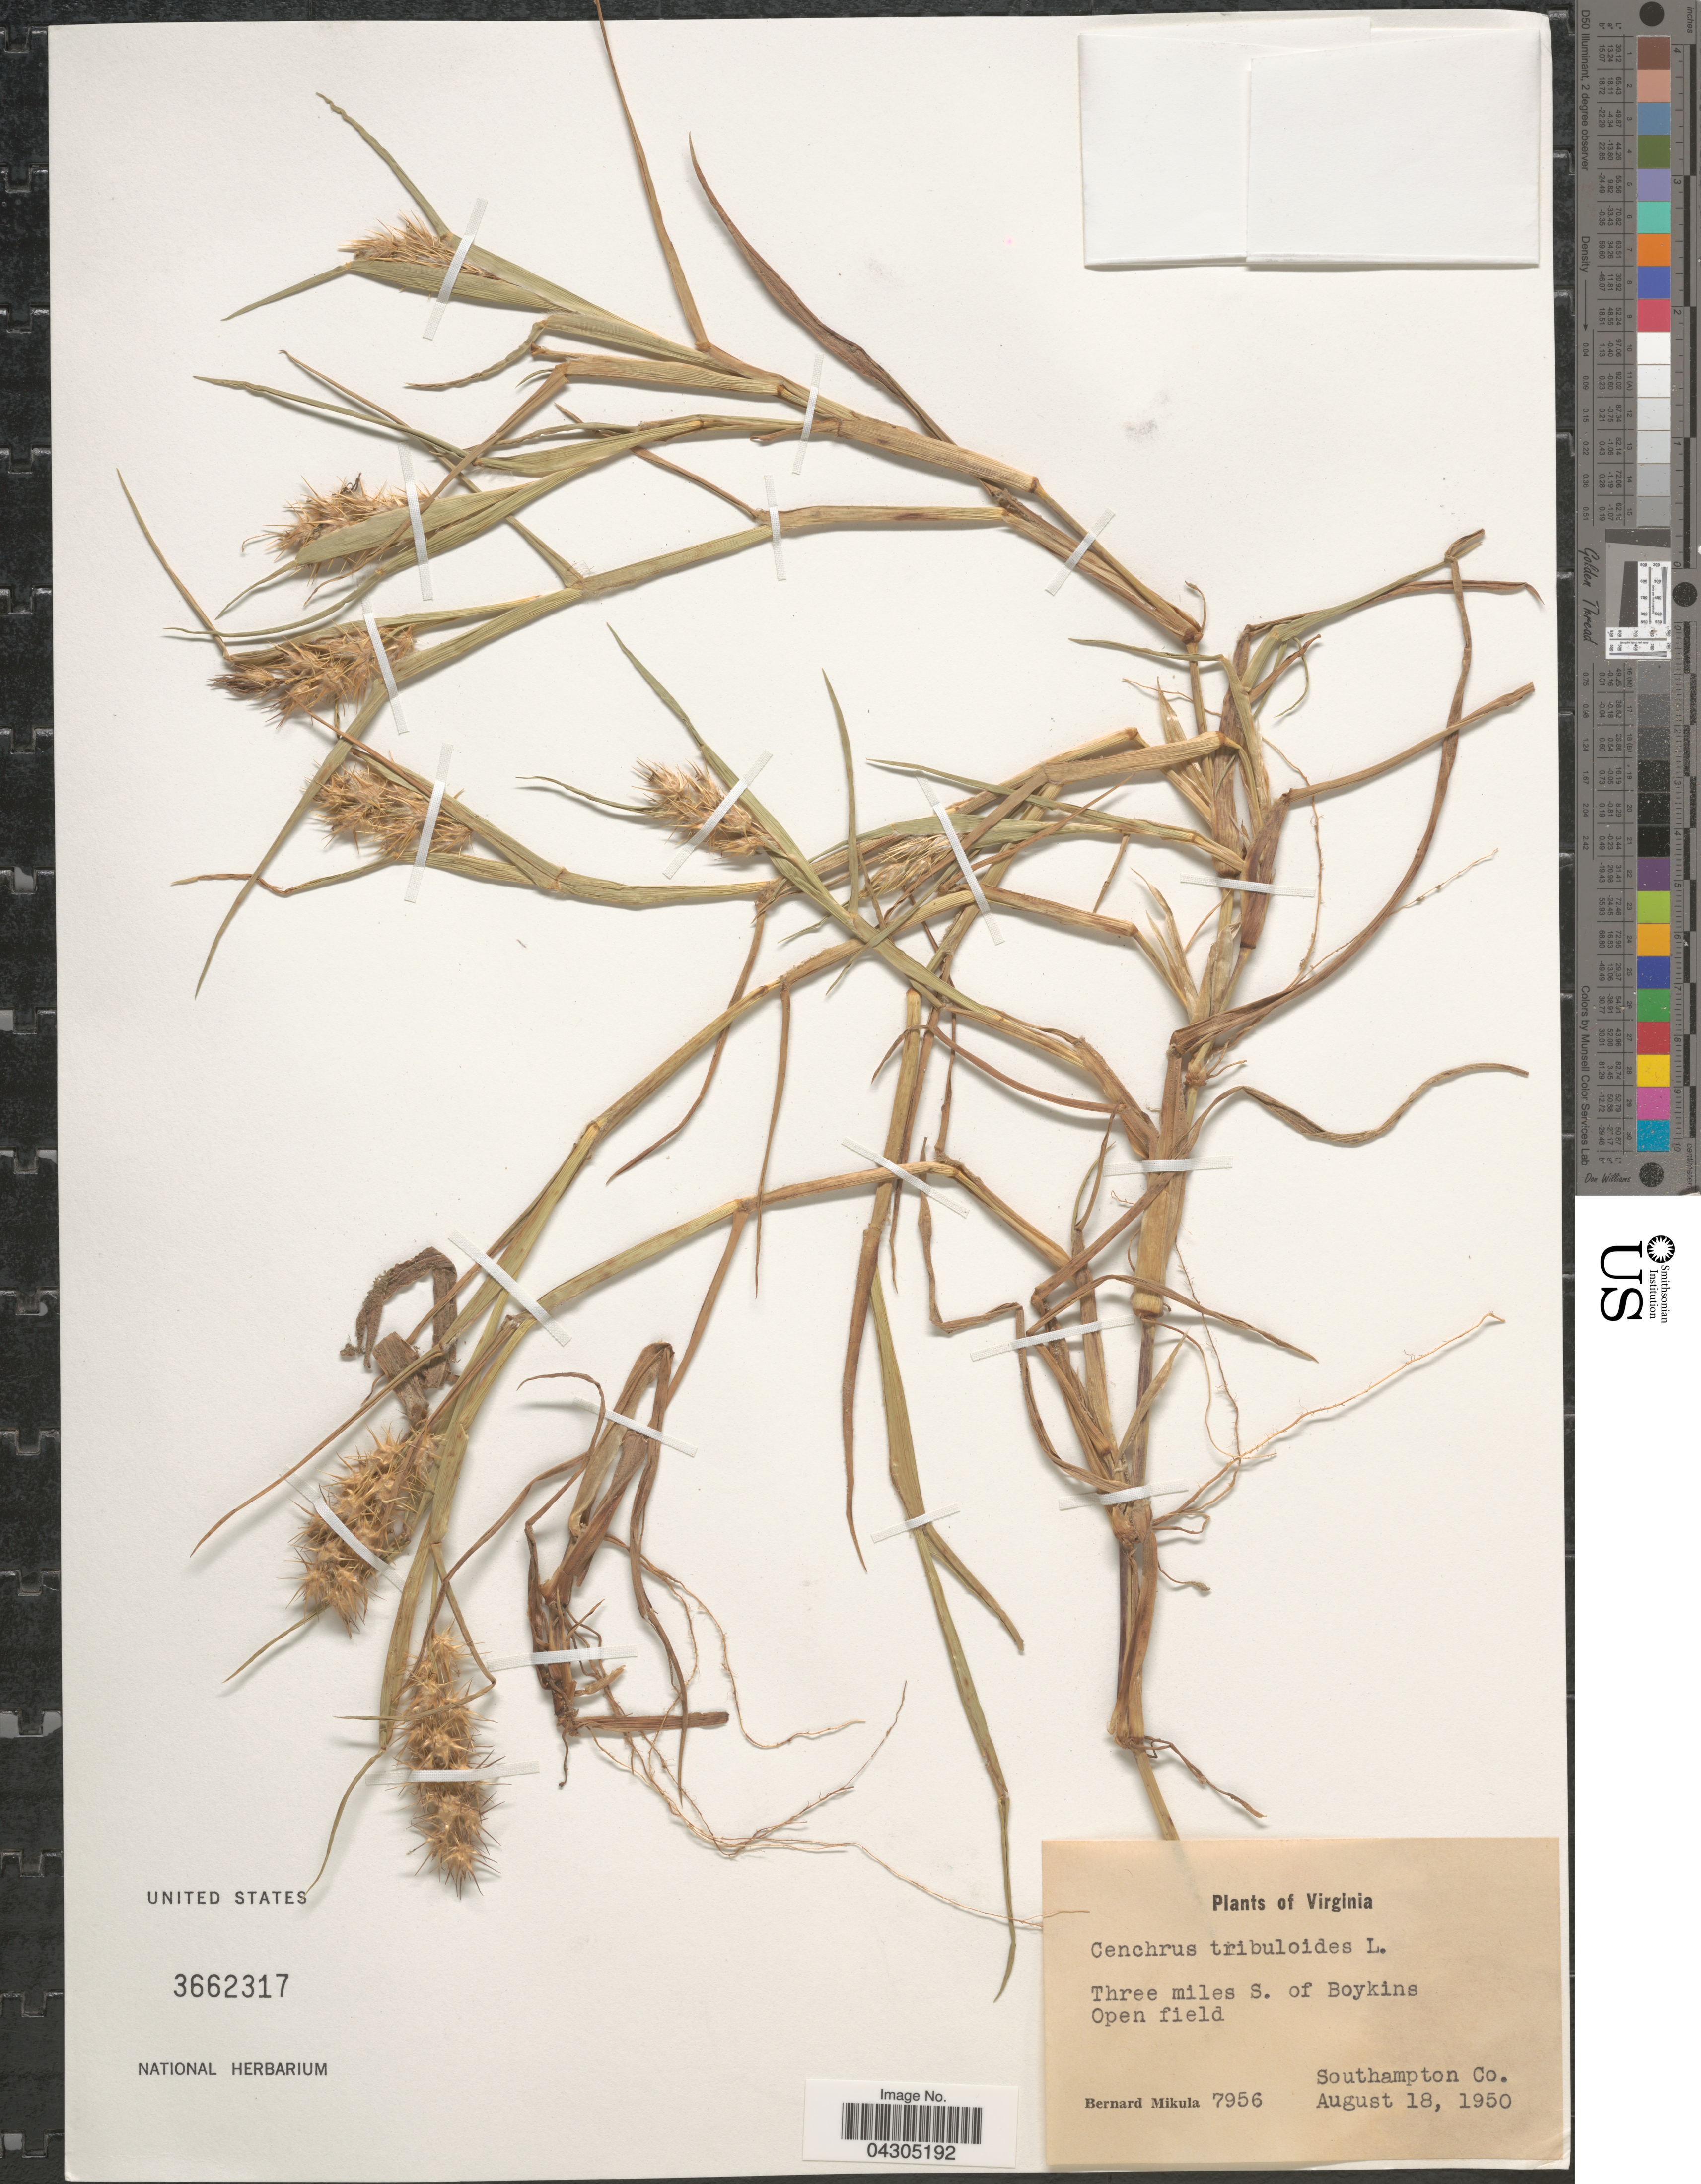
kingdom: Plantae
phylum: Tracheophyta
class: Liliopsida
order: Poales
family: Poaceae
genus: Cenchrus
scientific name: Cenchrus tribuloides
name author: L.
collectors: B. Mikula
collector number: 7956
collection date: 1950-08-18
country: United States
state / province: Virginia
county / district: Southampton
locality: Three miles S. of Boykins. Southampton Co.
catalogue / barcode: US 3662317